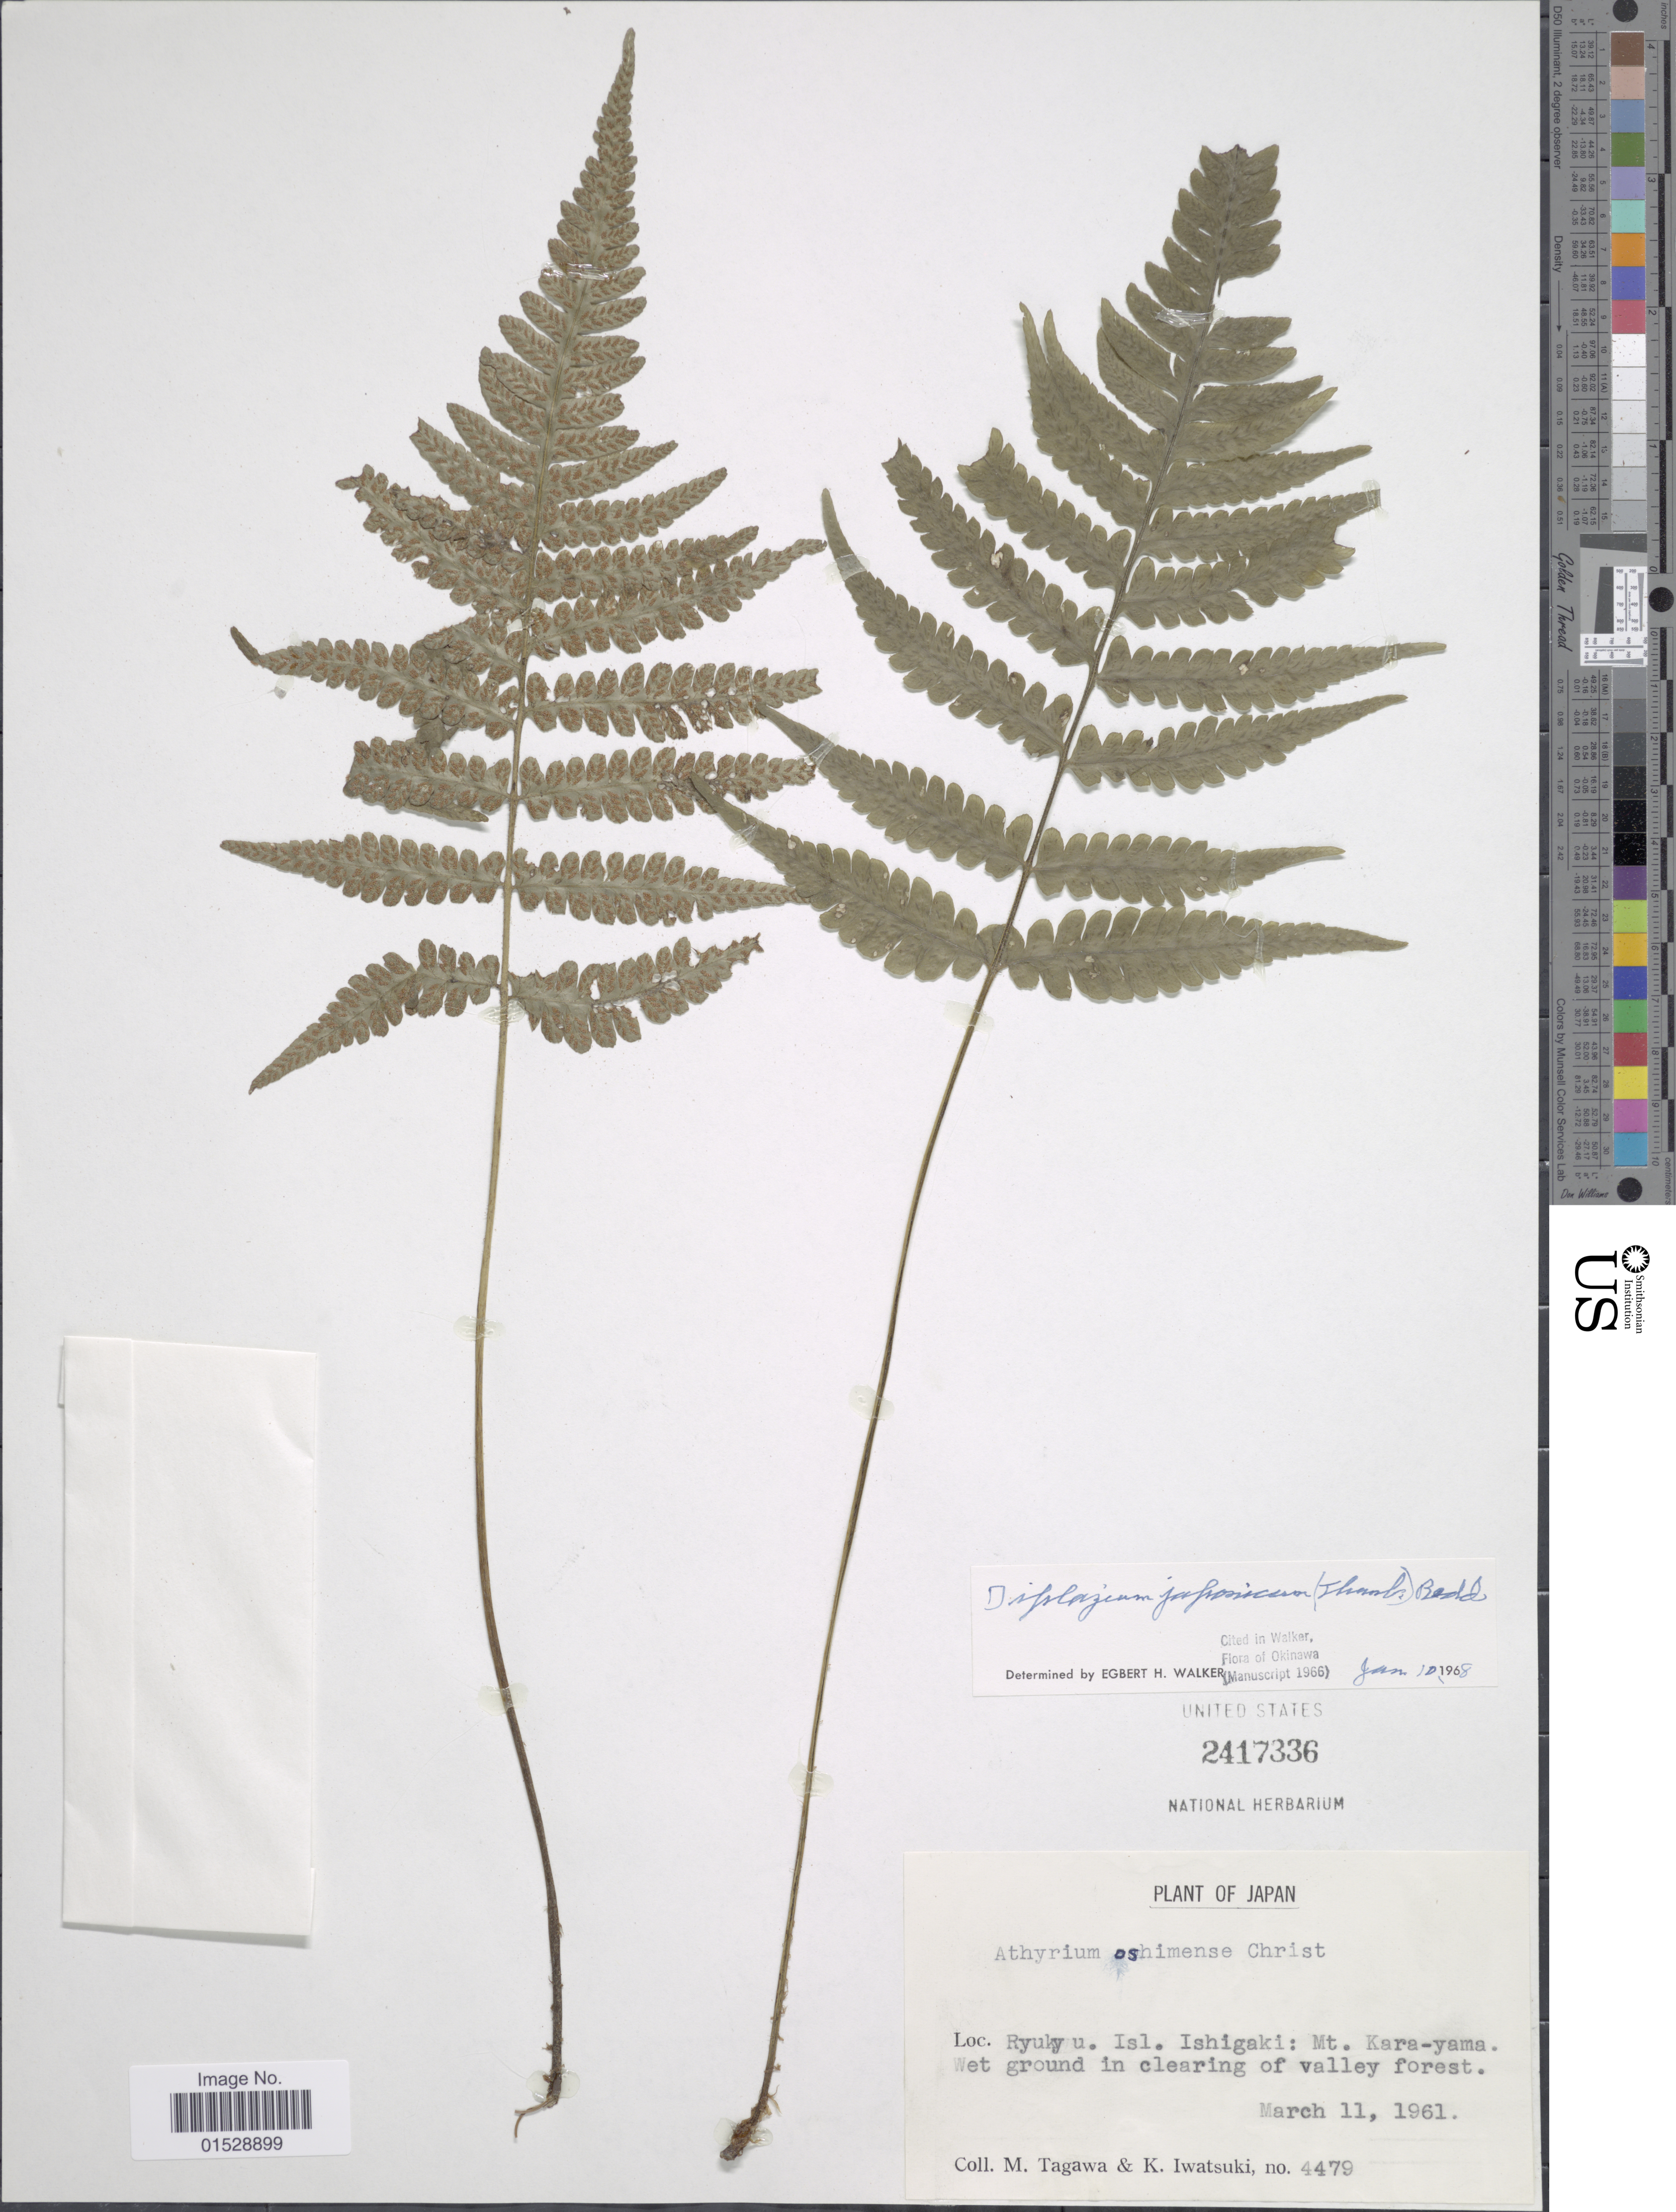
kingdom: Plantae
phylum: Tracheophyta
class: Polypodiopsida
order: Polypodiales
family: Athyriaceae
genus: Deparia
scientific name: Deparia japonica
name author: (Thunb.) M. Kato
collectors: M. Tagawa & K. Iwatsuki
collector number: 4479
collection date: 1961-03-11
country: Japan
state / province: Okinawa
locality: Ryukyu. Isl., Ishigaki: Mt. Karayama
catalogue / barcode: US 2417336